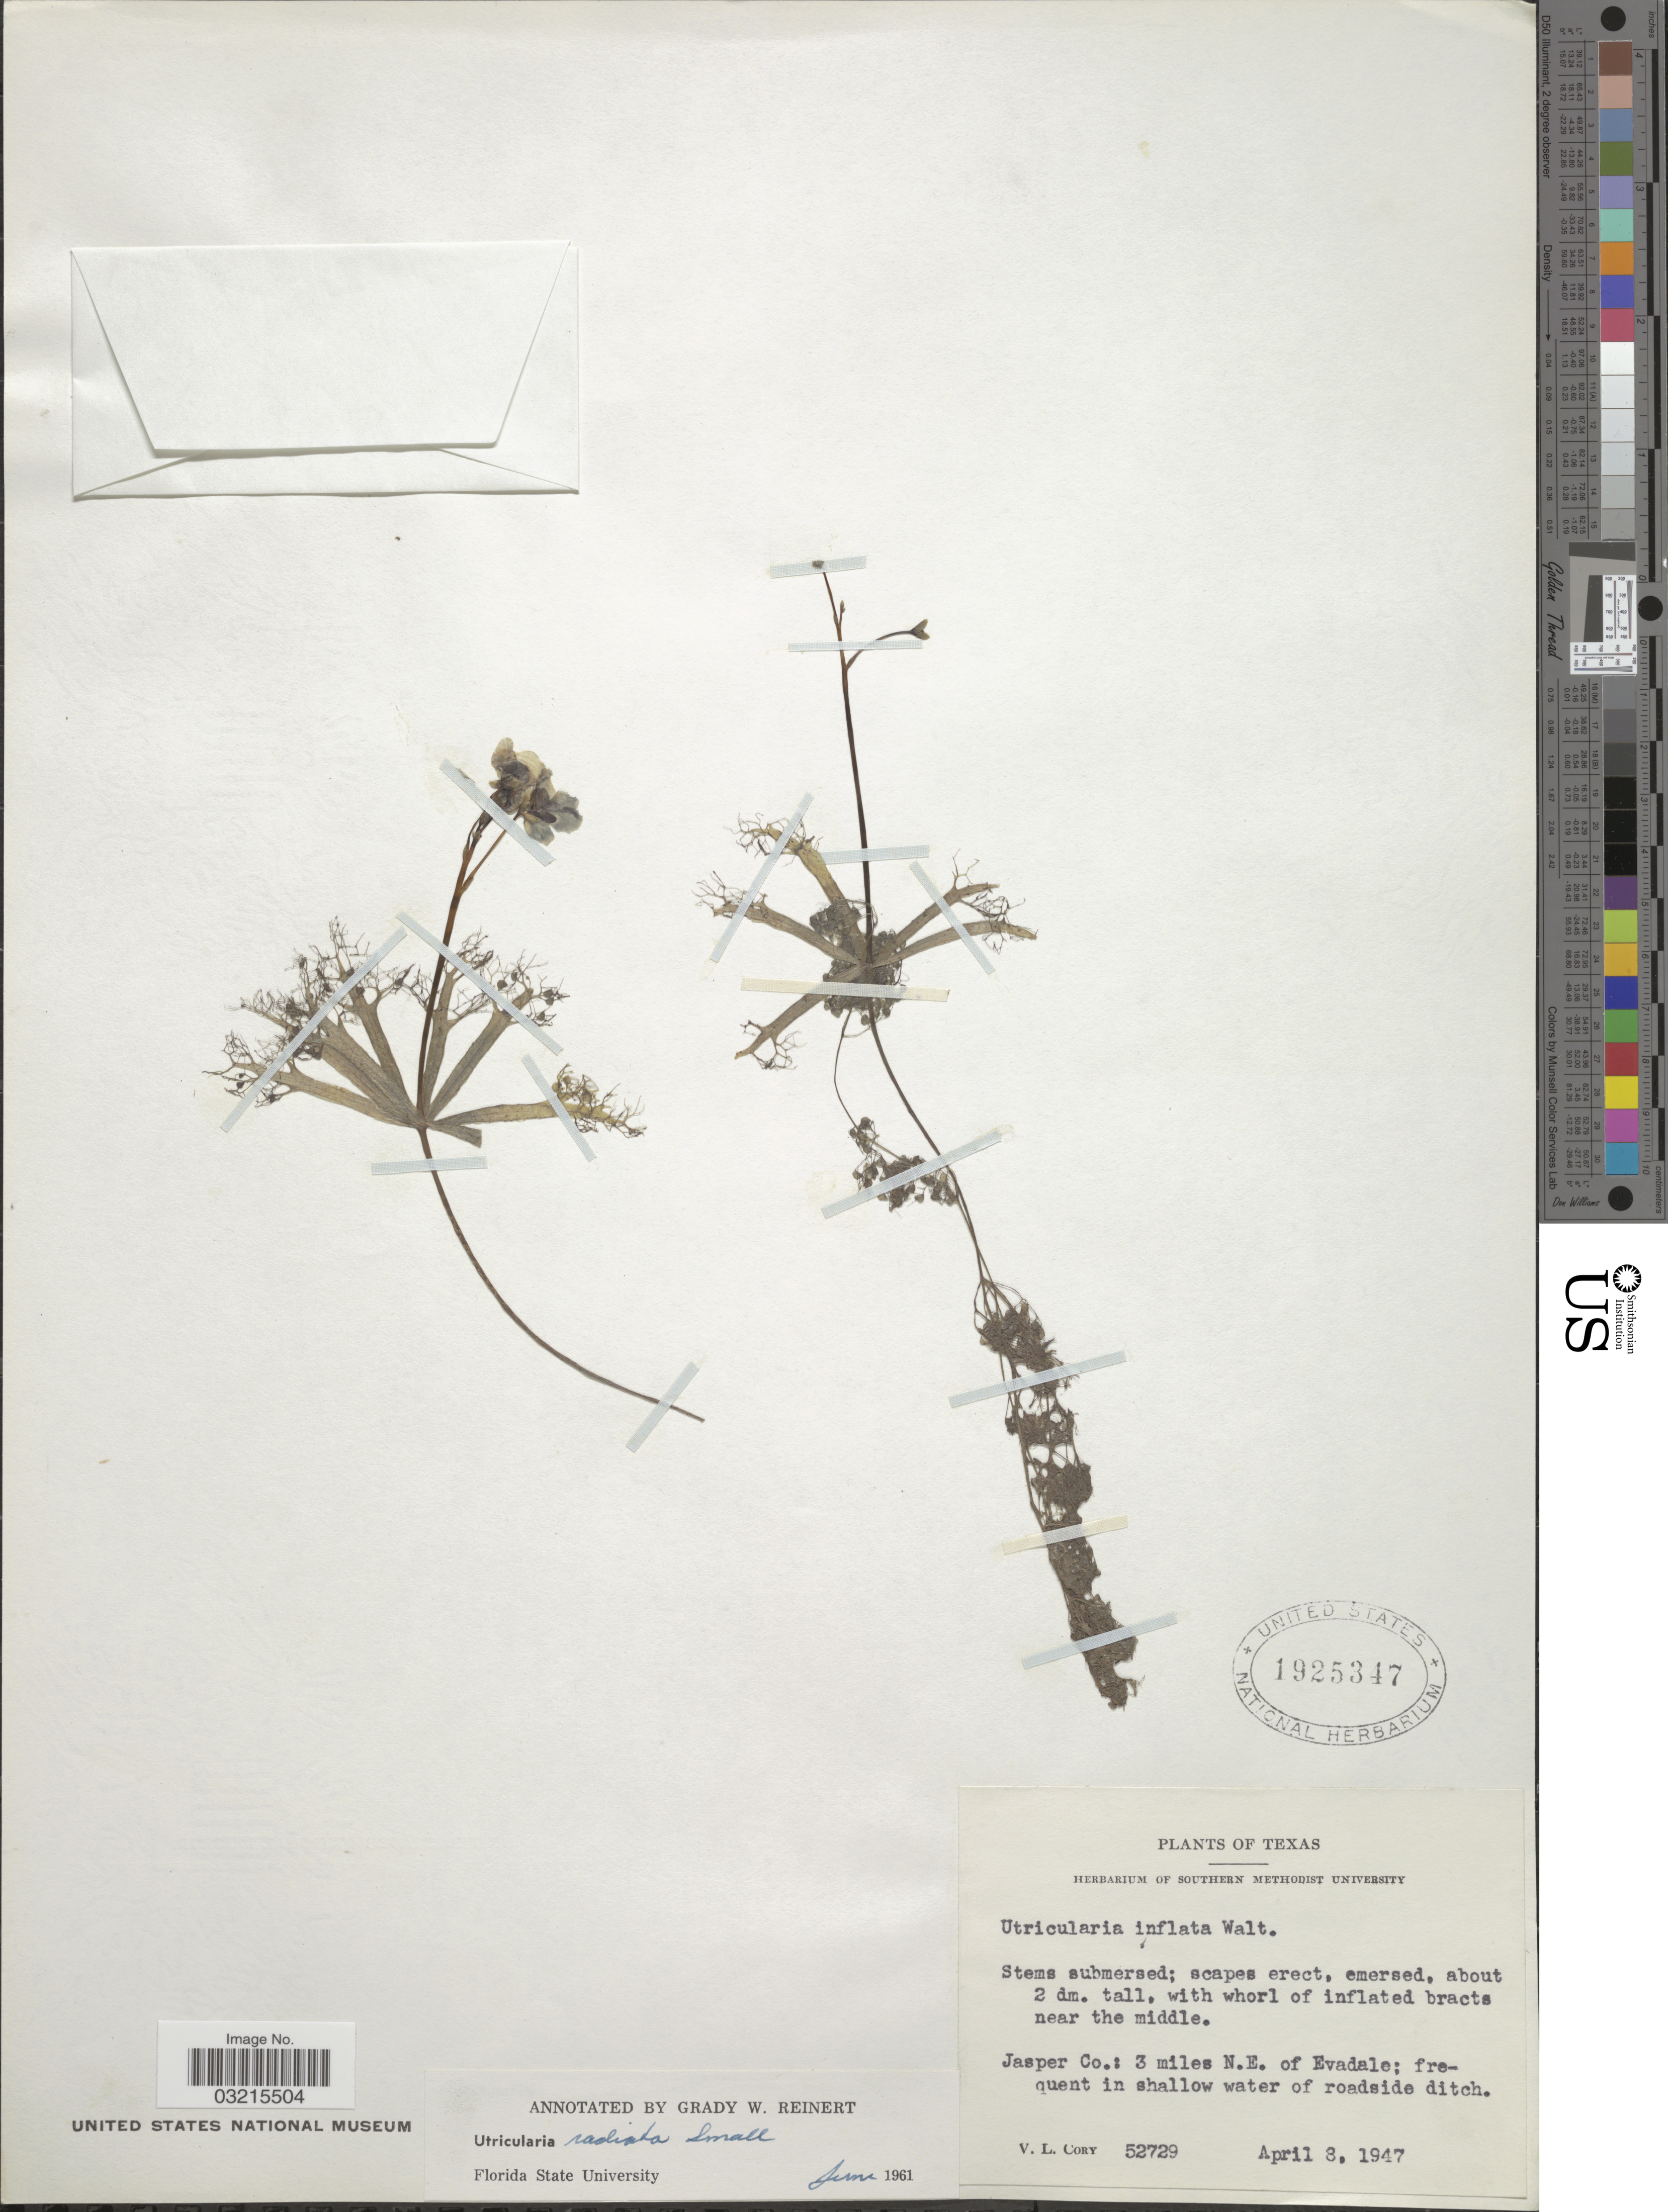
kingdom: Plantae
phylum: Tracheophyta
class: Magnoliopsida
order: Lamiales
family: Lentibulariaceae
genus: Utricularia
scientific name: Utricularia radiata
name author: Small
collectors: V. Cory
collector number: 52729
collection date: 1947-04-08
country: United States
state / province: Texas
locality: Jasper Co.: 3 miles N.E. of Evadale.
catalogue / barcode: US 1925347